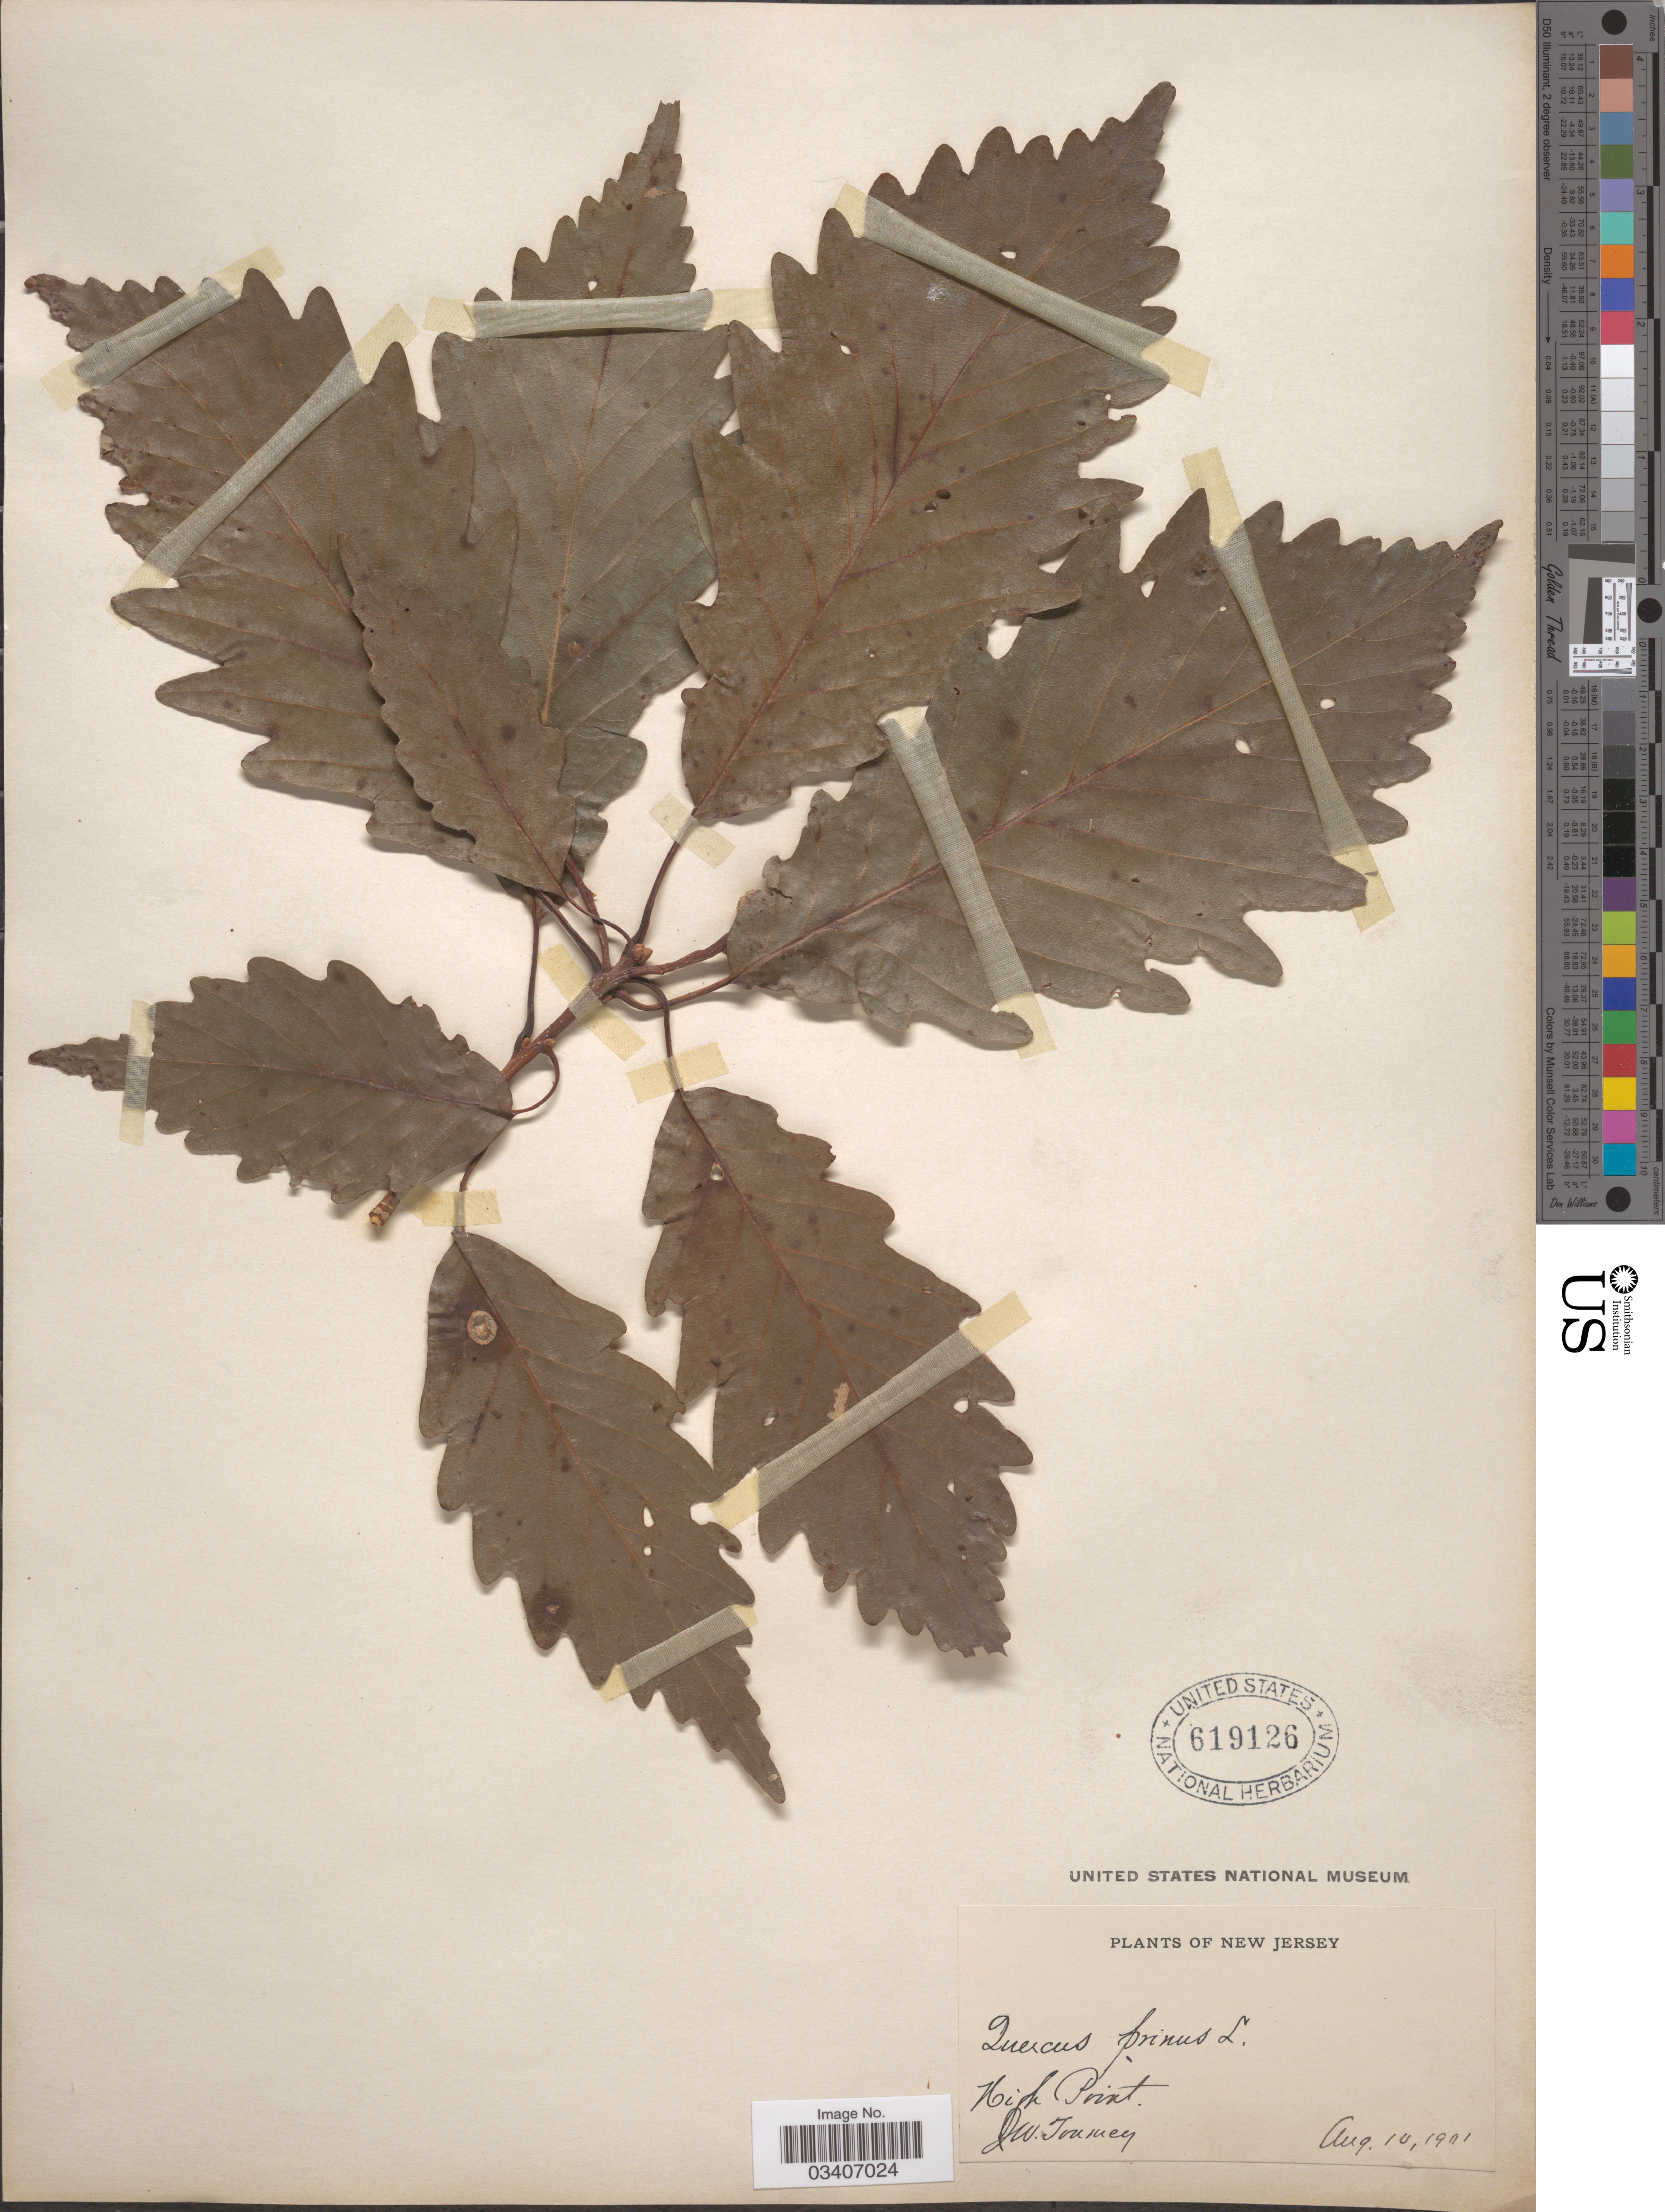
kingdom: Plantae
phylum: Tracheophyta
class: Magnoliopsida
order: Fagales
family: Fagaceae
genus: Quercus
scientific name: Quercus montana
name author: Willd.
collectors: J. W. Toumey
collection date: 1901-08-10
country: United States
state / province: New Jersey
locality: High Point.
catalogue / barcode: US 619126